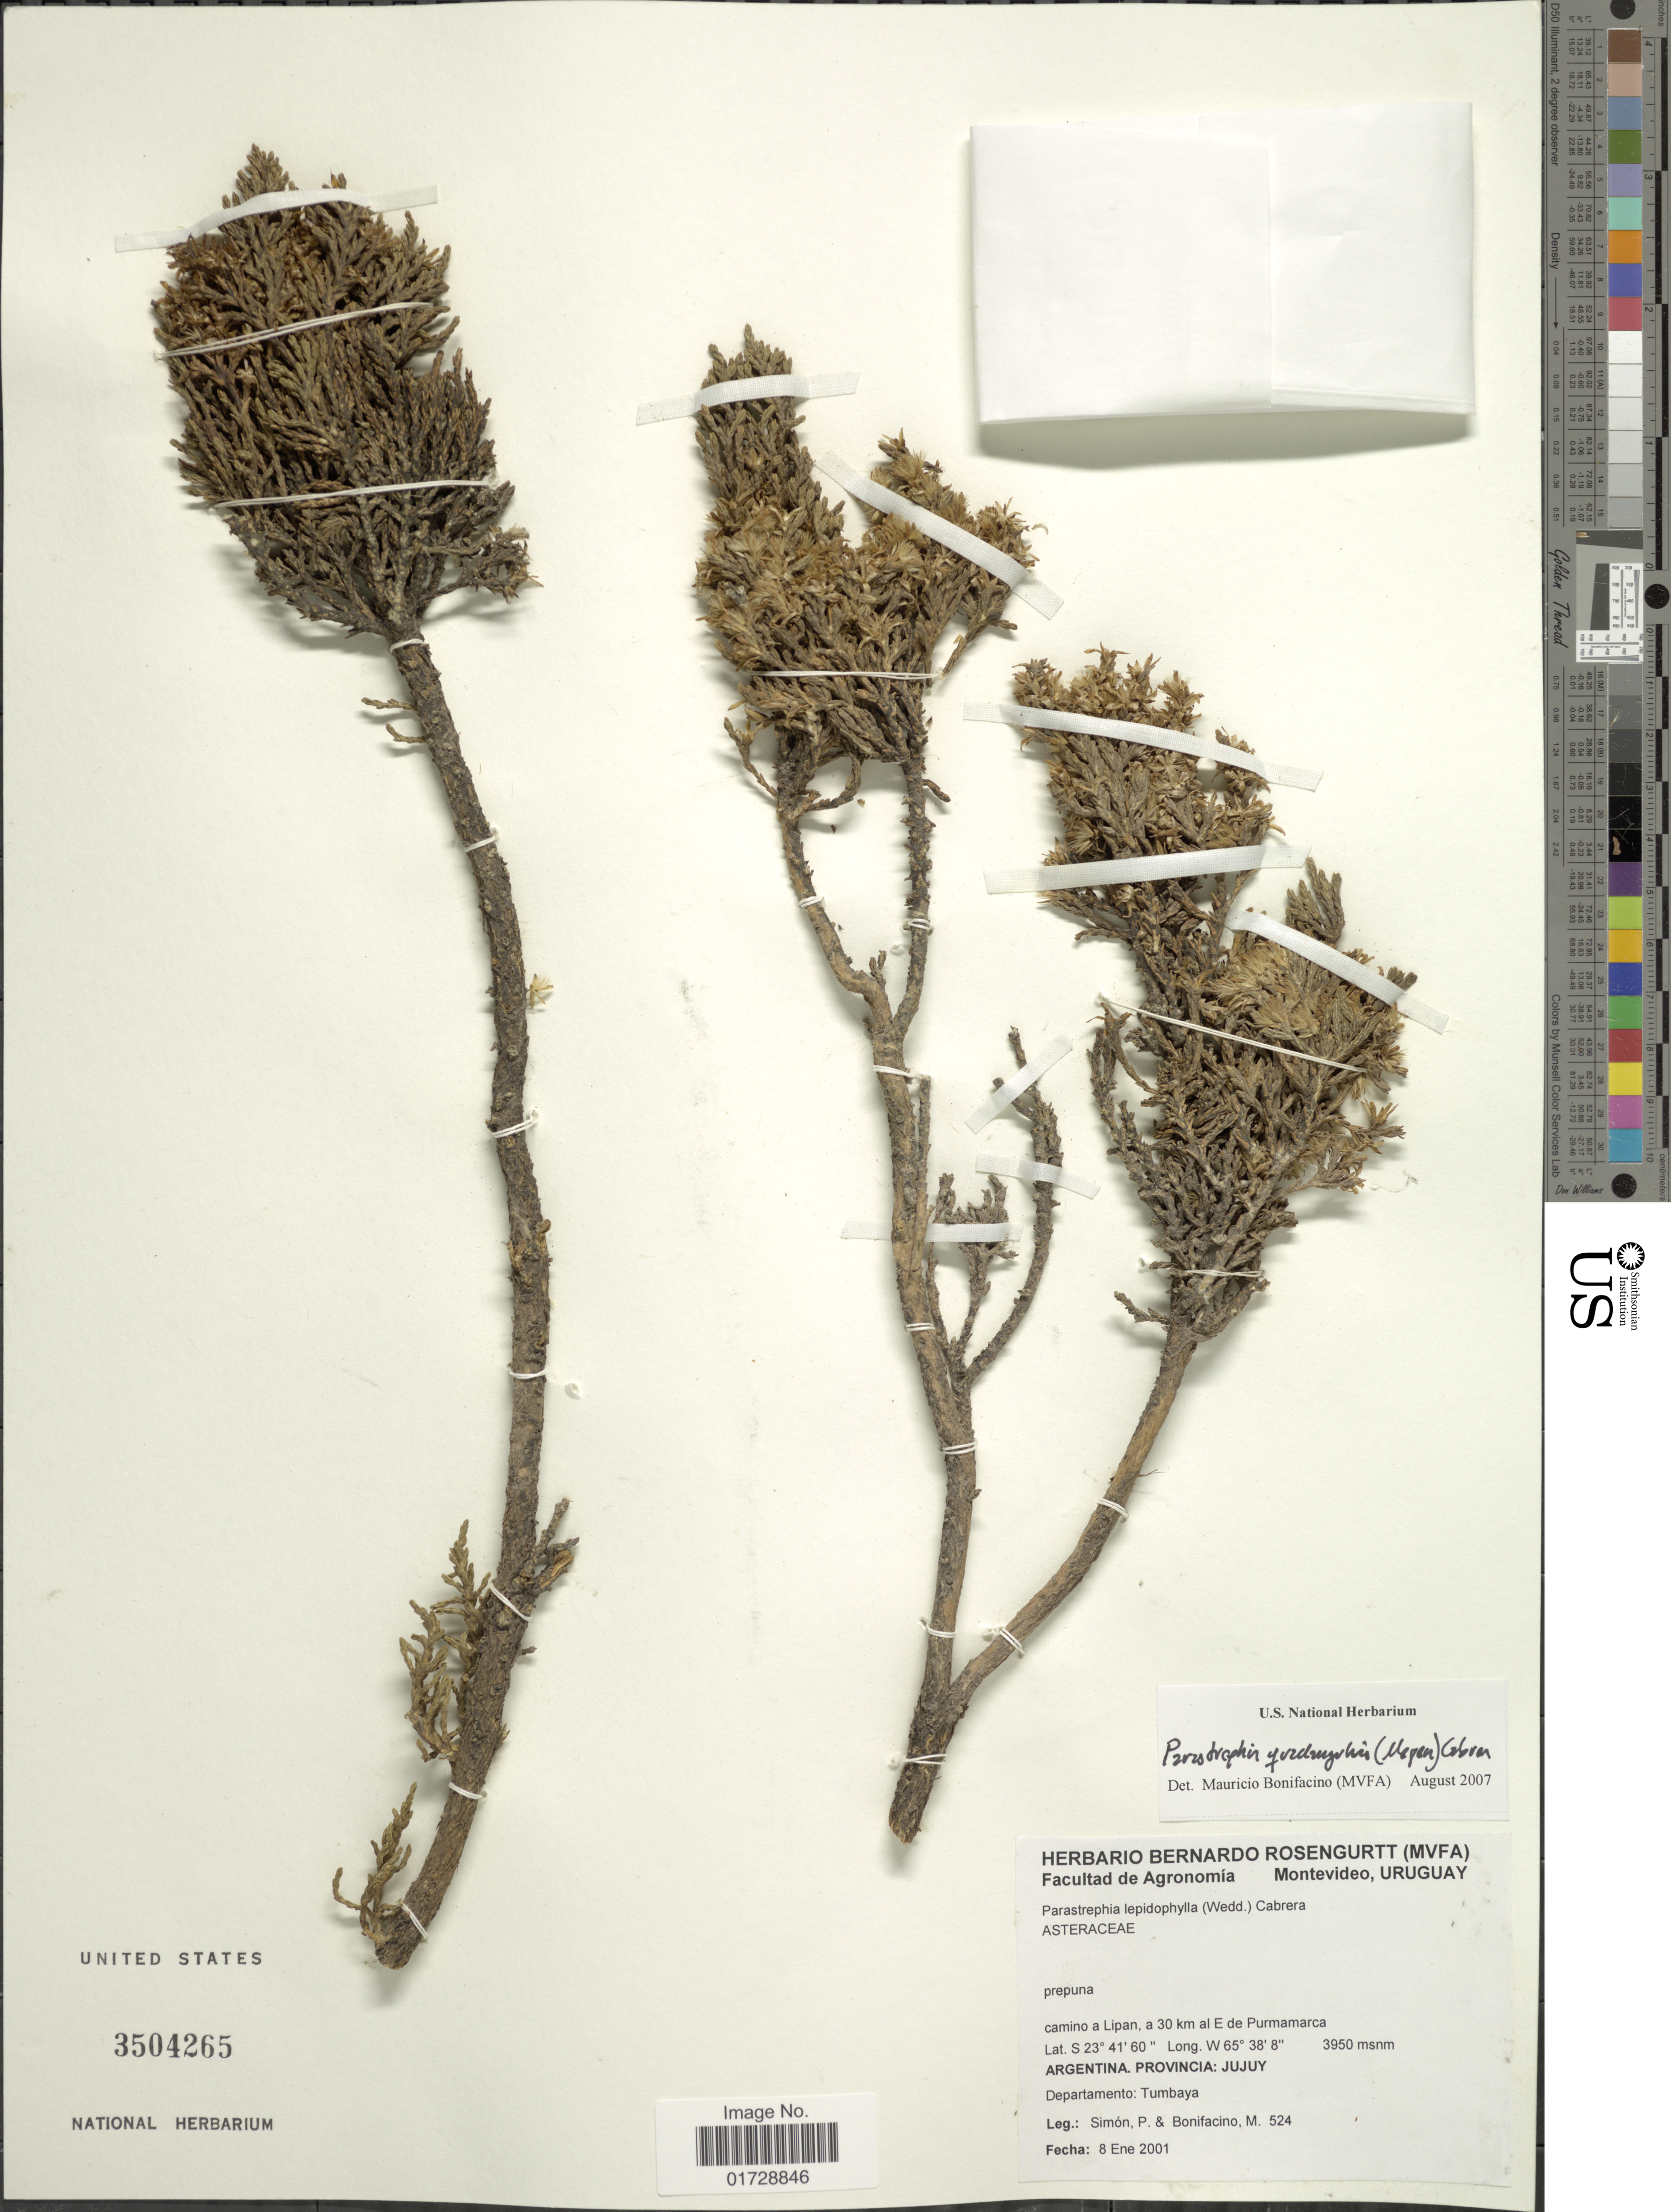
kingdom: Plantae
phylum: Tracheophyta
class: Magnoliopsida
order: Asterales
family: Asteraceae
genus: Parastrephia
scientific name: Parastrephia quadrangularis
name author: (Meyen) Cabrera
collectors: P. Simon & M. Bonifacino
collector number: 524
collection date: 2001-01-08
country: Argentina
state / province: Jujuy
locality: Camino a Lipan, a 30 km al E de Purmamarca, Departamento: Tumbaya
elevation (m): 3950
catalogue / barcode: US 3504265